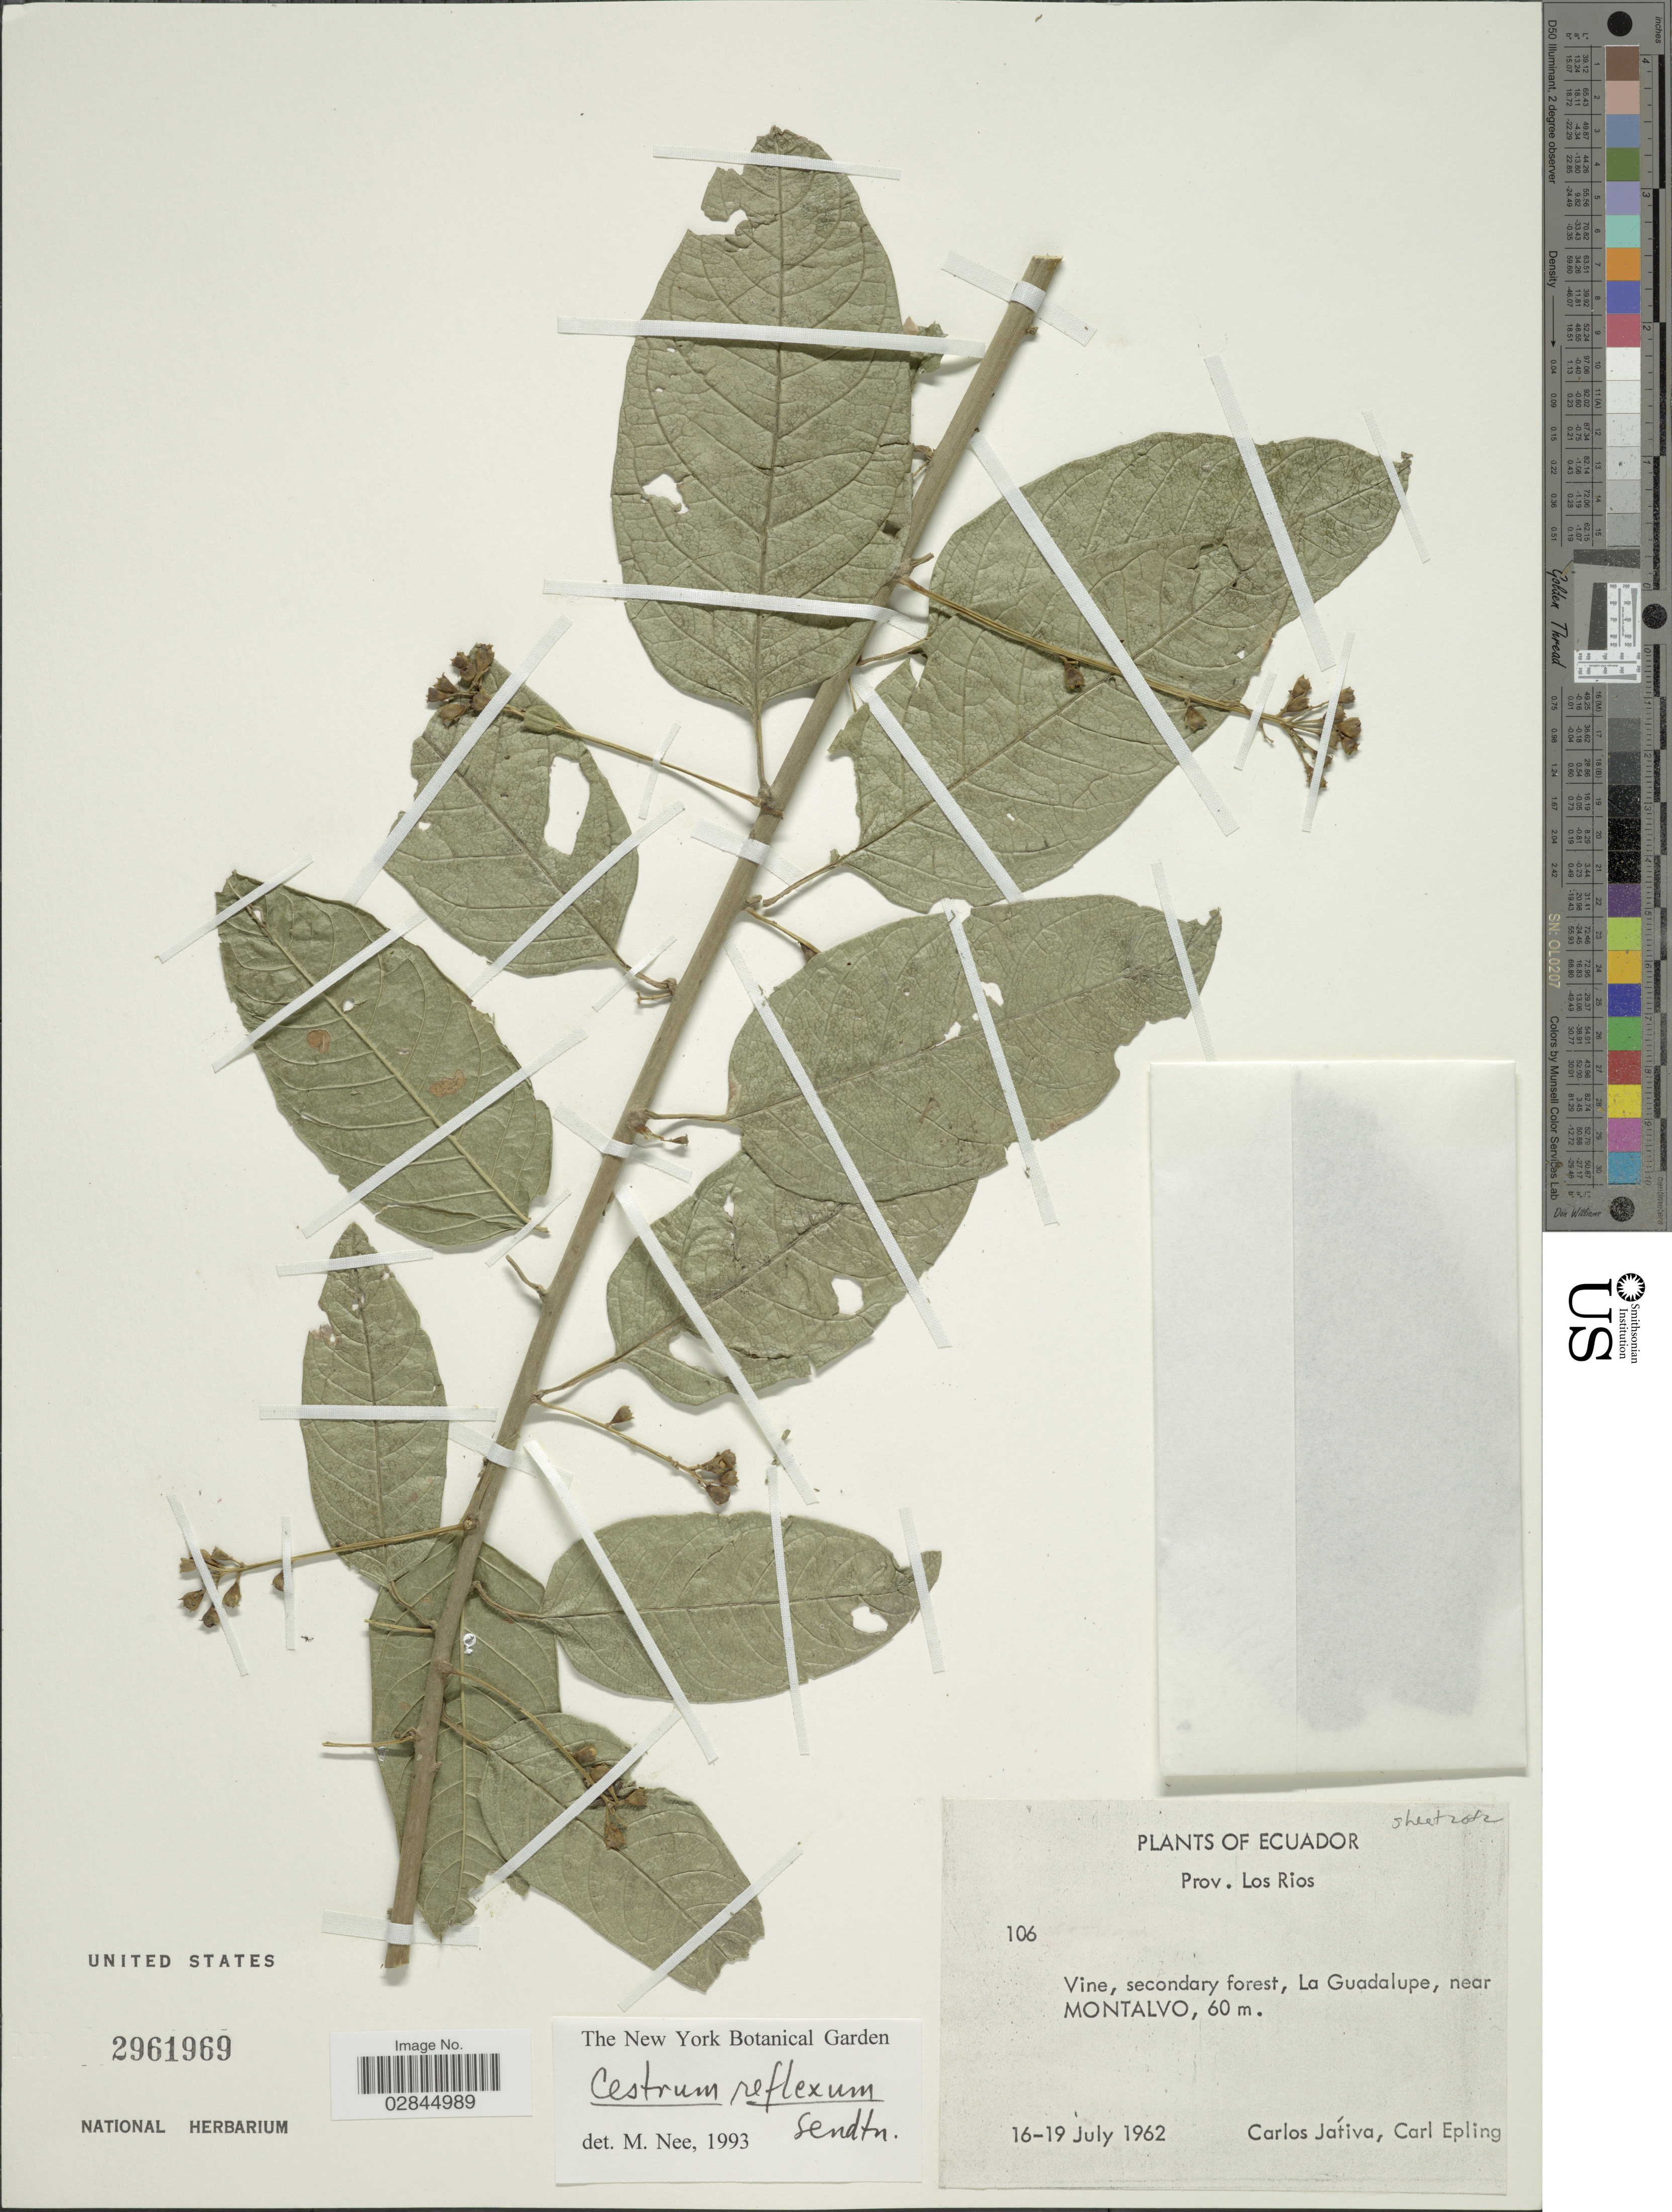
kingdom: Plantae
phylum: Tracheophyta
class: Magnoliopsida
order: Solanales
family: Solanaceae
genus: Cestrum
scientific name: Cestrum reflexum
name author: Sendtn.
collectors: C. D. Játiva & C. C. Epling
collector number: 106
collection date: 1962-07-16/1962-07-19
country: Ecuador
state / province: Los Ríos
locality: La Guadalupe. near Montalvo.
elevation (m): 60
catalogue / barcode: US 2961969